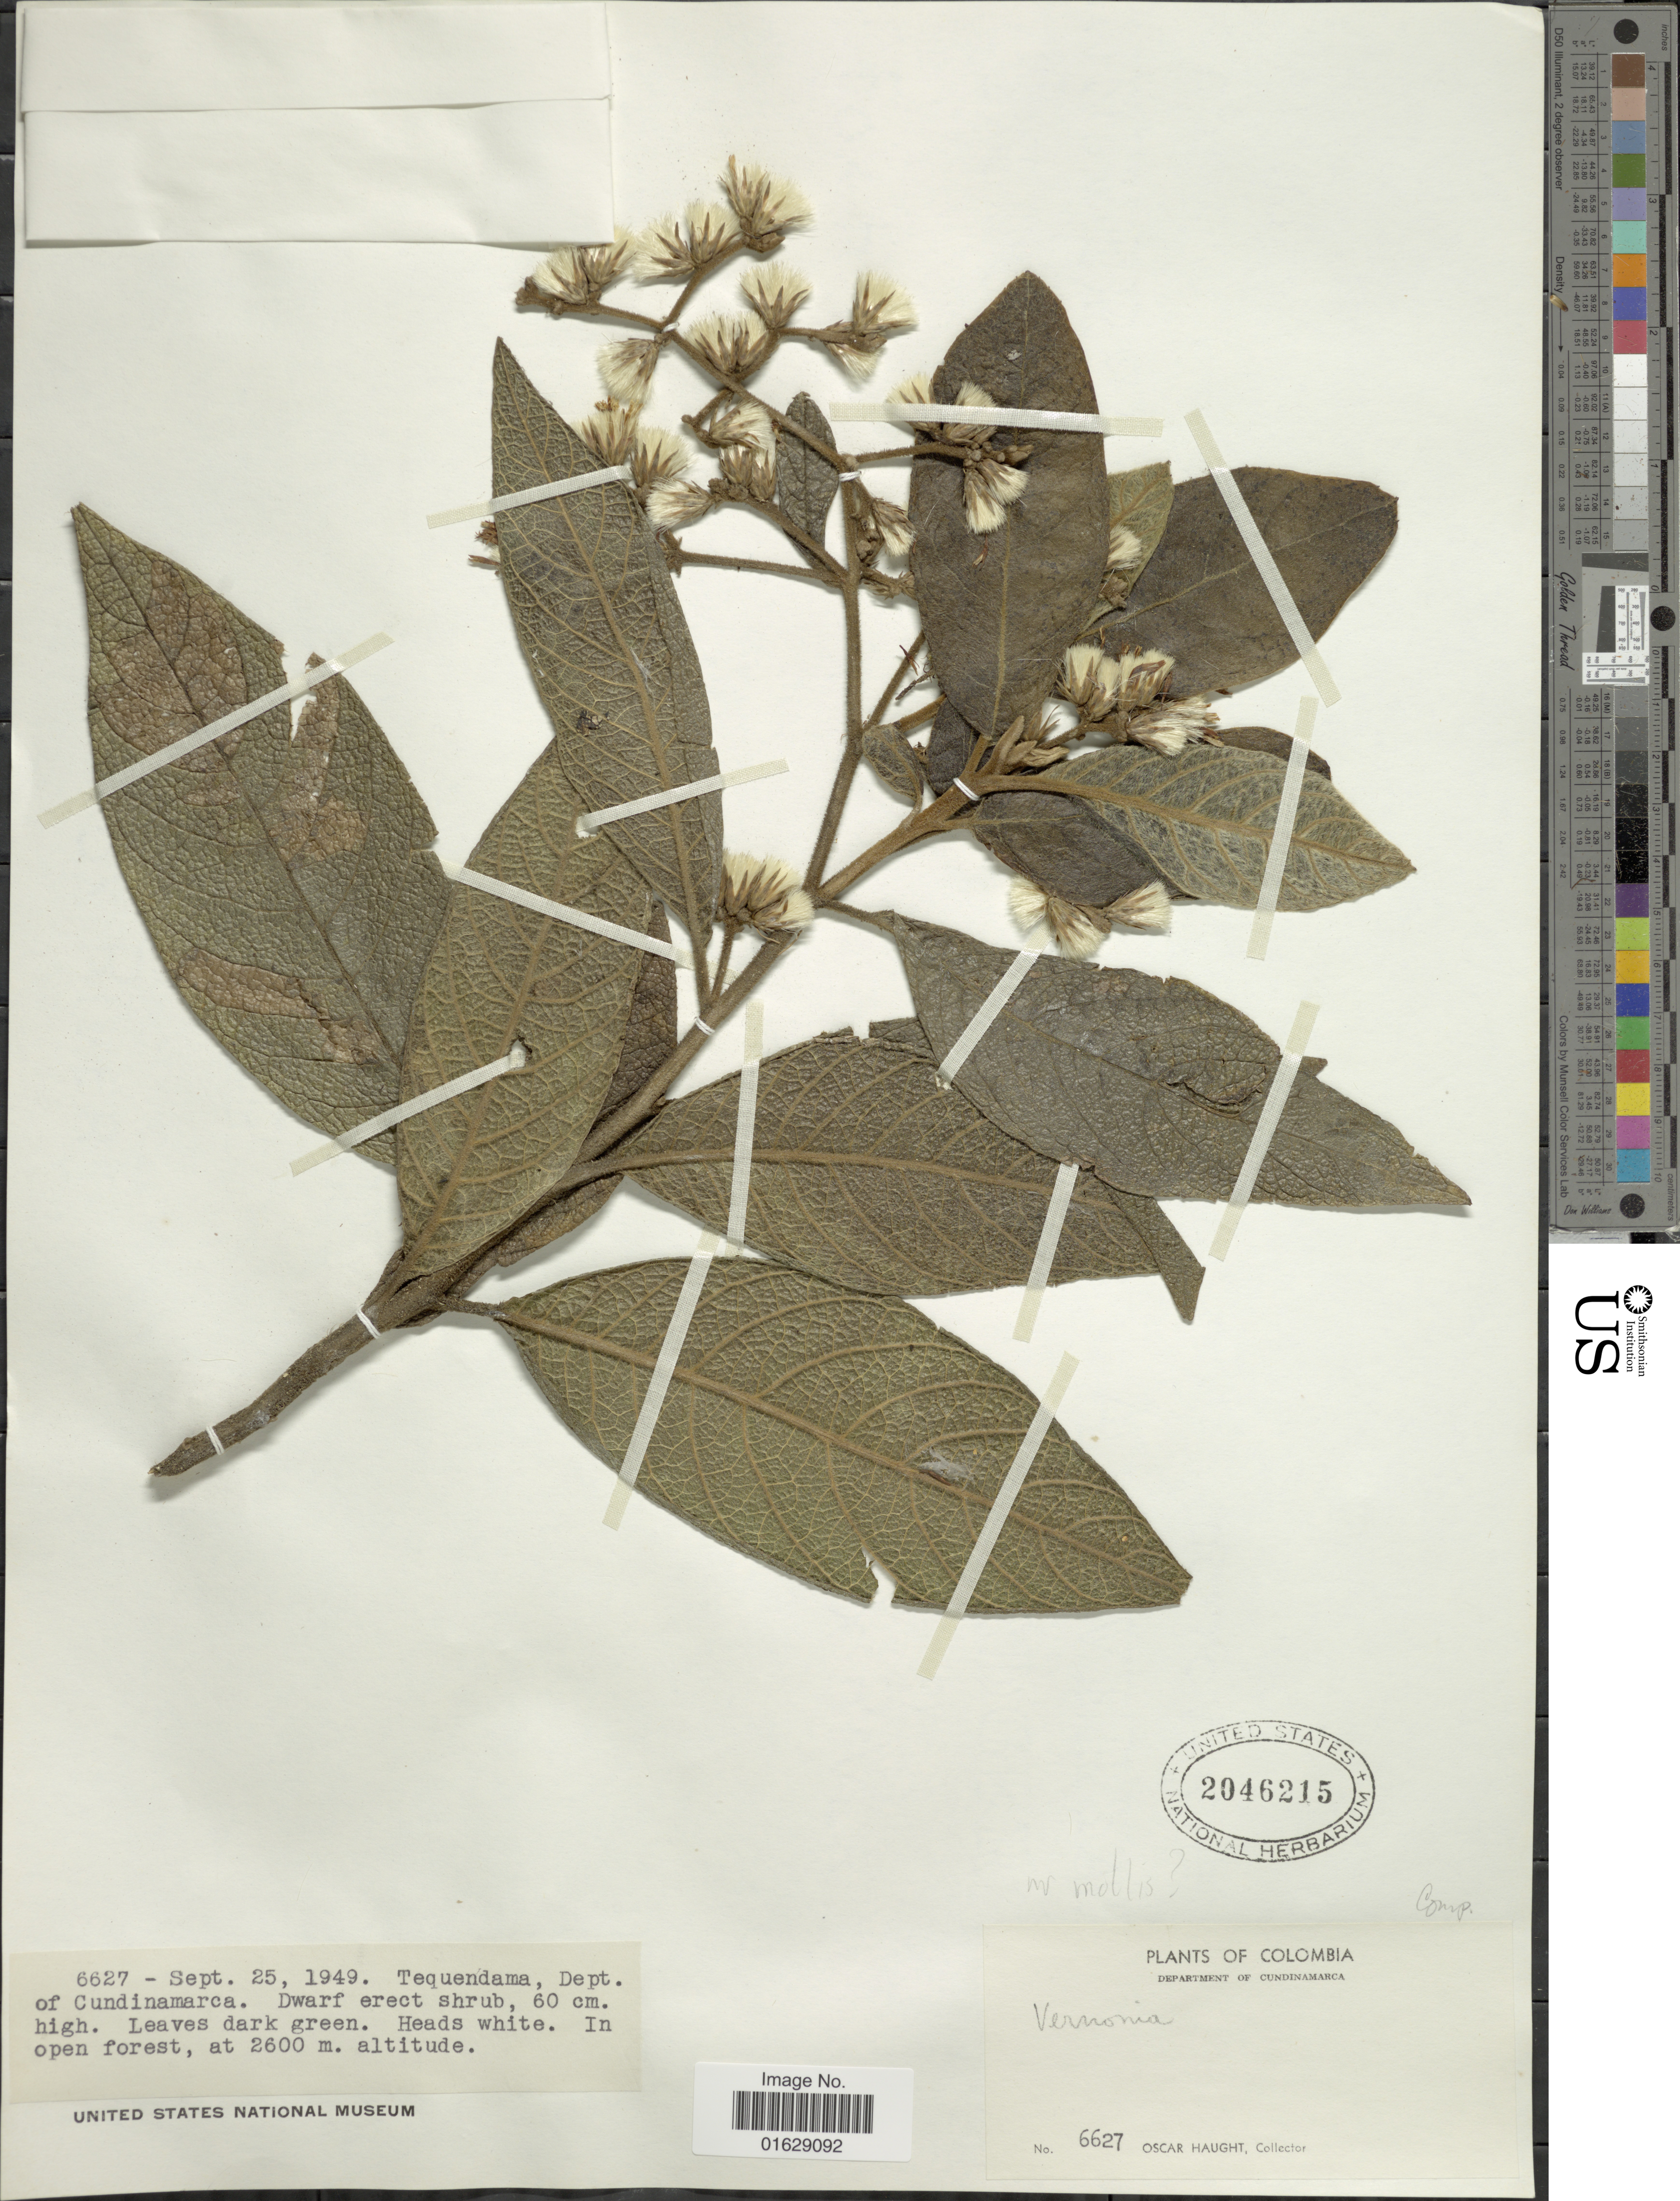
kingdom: Plantae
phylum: Tracheophyta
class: Magnoliopsida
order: Asterales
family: Asteraceae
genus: Lepidaploa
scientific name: Lepidaploa sclareaefolia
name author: (Sch. Bip.) H. Rob.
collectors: O. L. Haught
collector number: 6627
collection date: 1949-09-25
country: Colombia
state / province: Cundinamarca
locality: Tequendama, Dept. of Cundinamarca.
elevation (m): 2600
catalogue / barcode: US 2046215